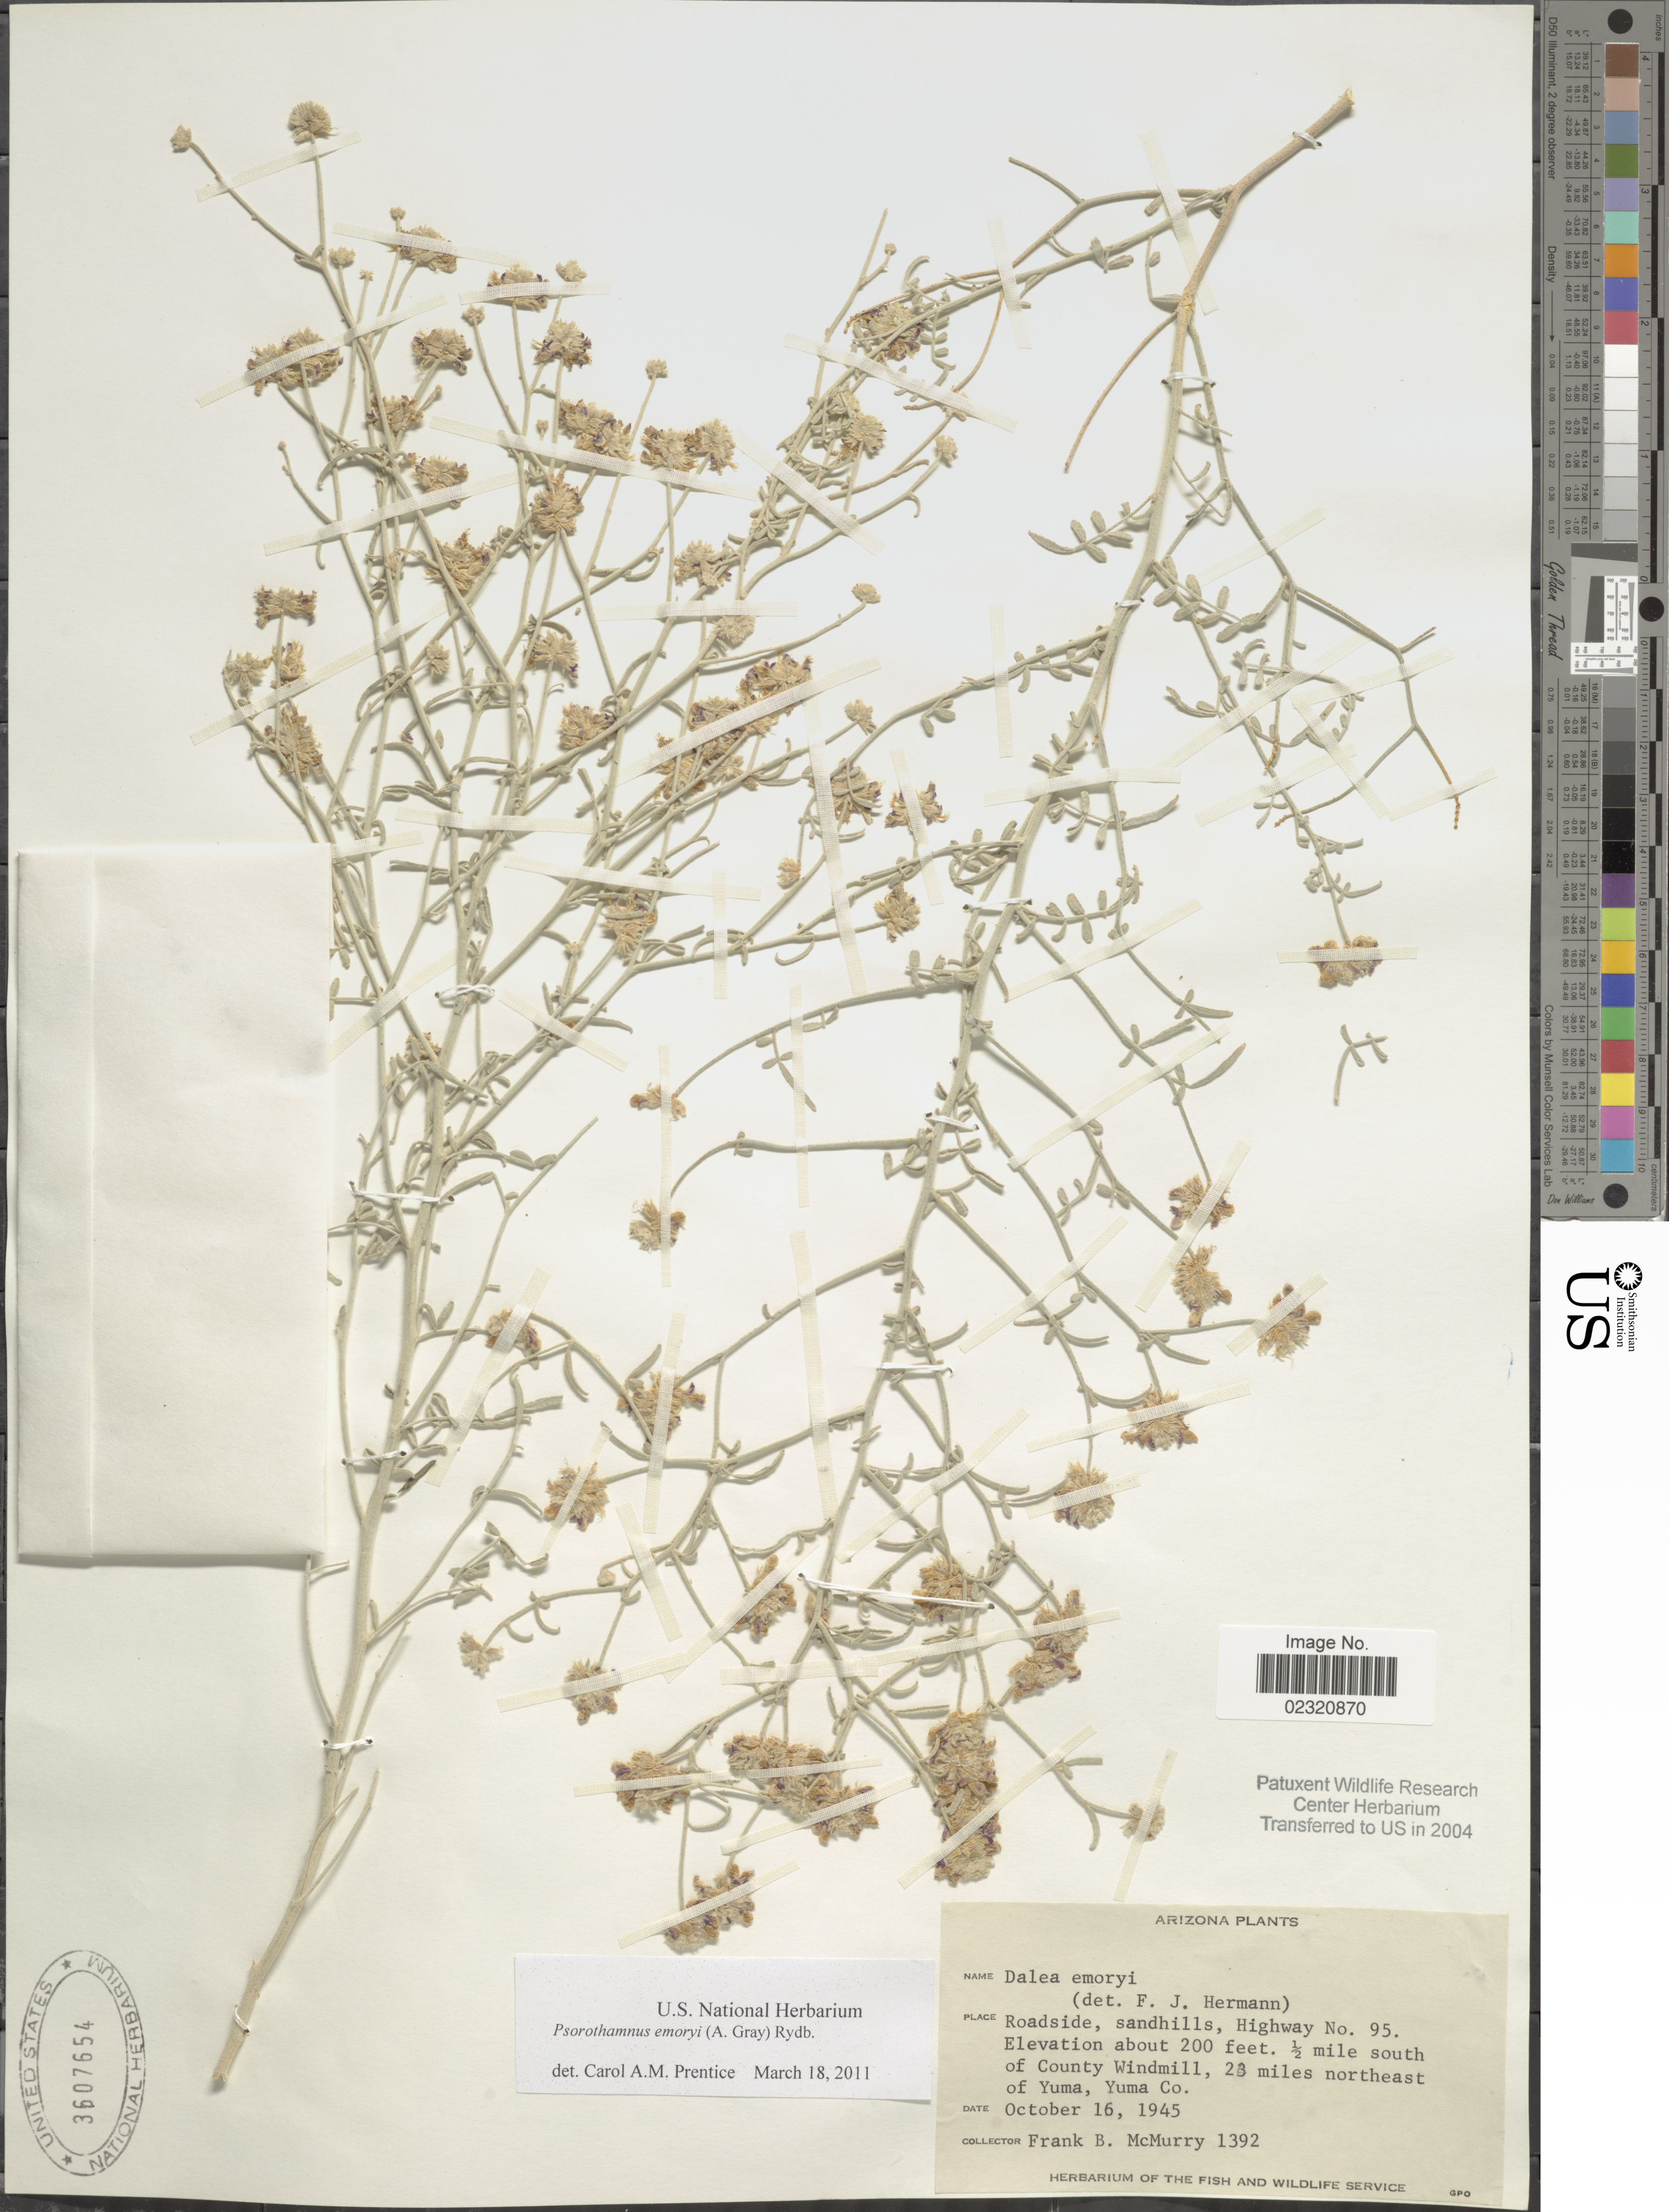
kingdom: Plantae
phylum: Tracheophyta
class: Magnoliopsida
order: Fabales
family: Fabaceae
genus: Psorothamnus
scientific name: Psorothamnus emoryi var. emoryi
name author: (A. Gray) Rydb.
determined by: Strong, M. T., (US), Smithsonian Institution - National Museum of Natural History (UNITED STATES)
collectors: F. B. McMurry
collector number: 1392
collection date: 1945-10-16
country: United States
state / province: Arizona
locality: Highway #95., ½ mile south of County Windmill, 28 miles northeast of Yuma, Yuma Co.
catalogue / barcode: US 3607654